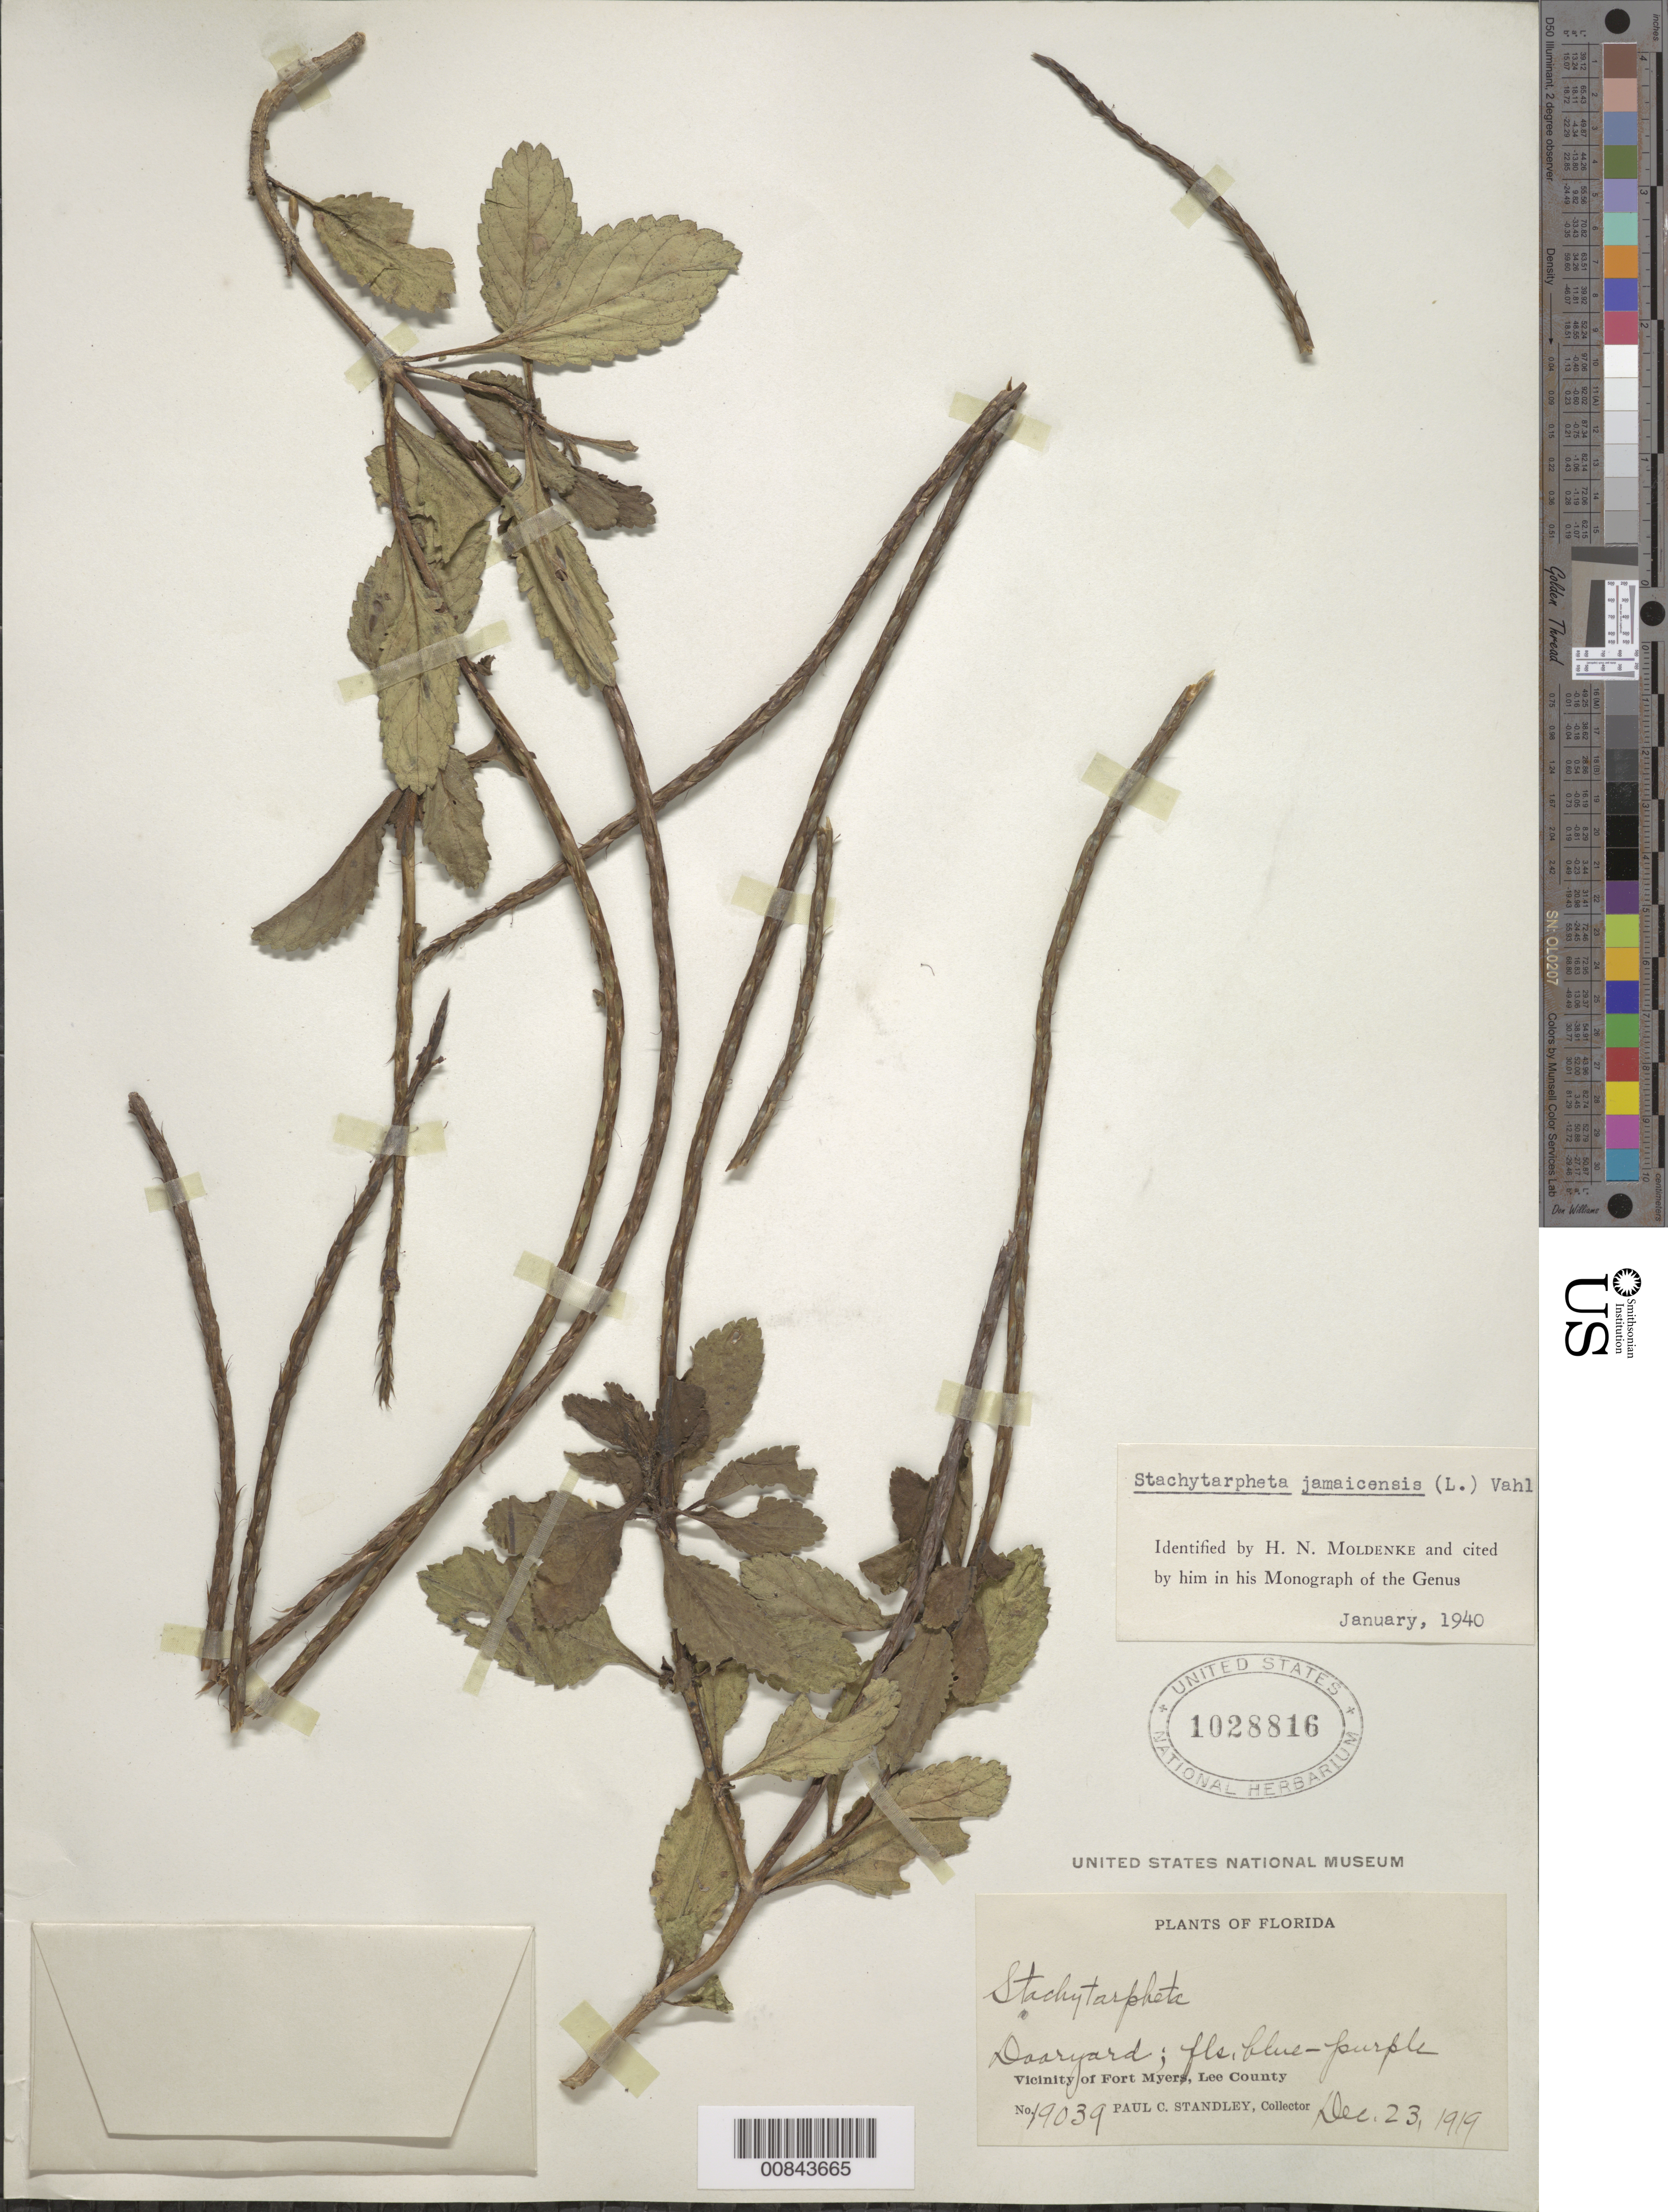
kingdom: Plantae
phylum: Tracheophyta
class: Magnoliopsida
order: Lamiales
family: Verbenaceae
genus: Stachytarpheta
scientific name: Stachytarpheta jamaicensis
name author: (L.) Vahl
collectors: P. C. Standley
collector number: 19039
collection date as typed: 23 Dec 1919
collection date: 1919-12-23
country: United States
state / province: Florida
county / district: Lee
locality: Fort Myers.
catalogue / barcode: US 1028816